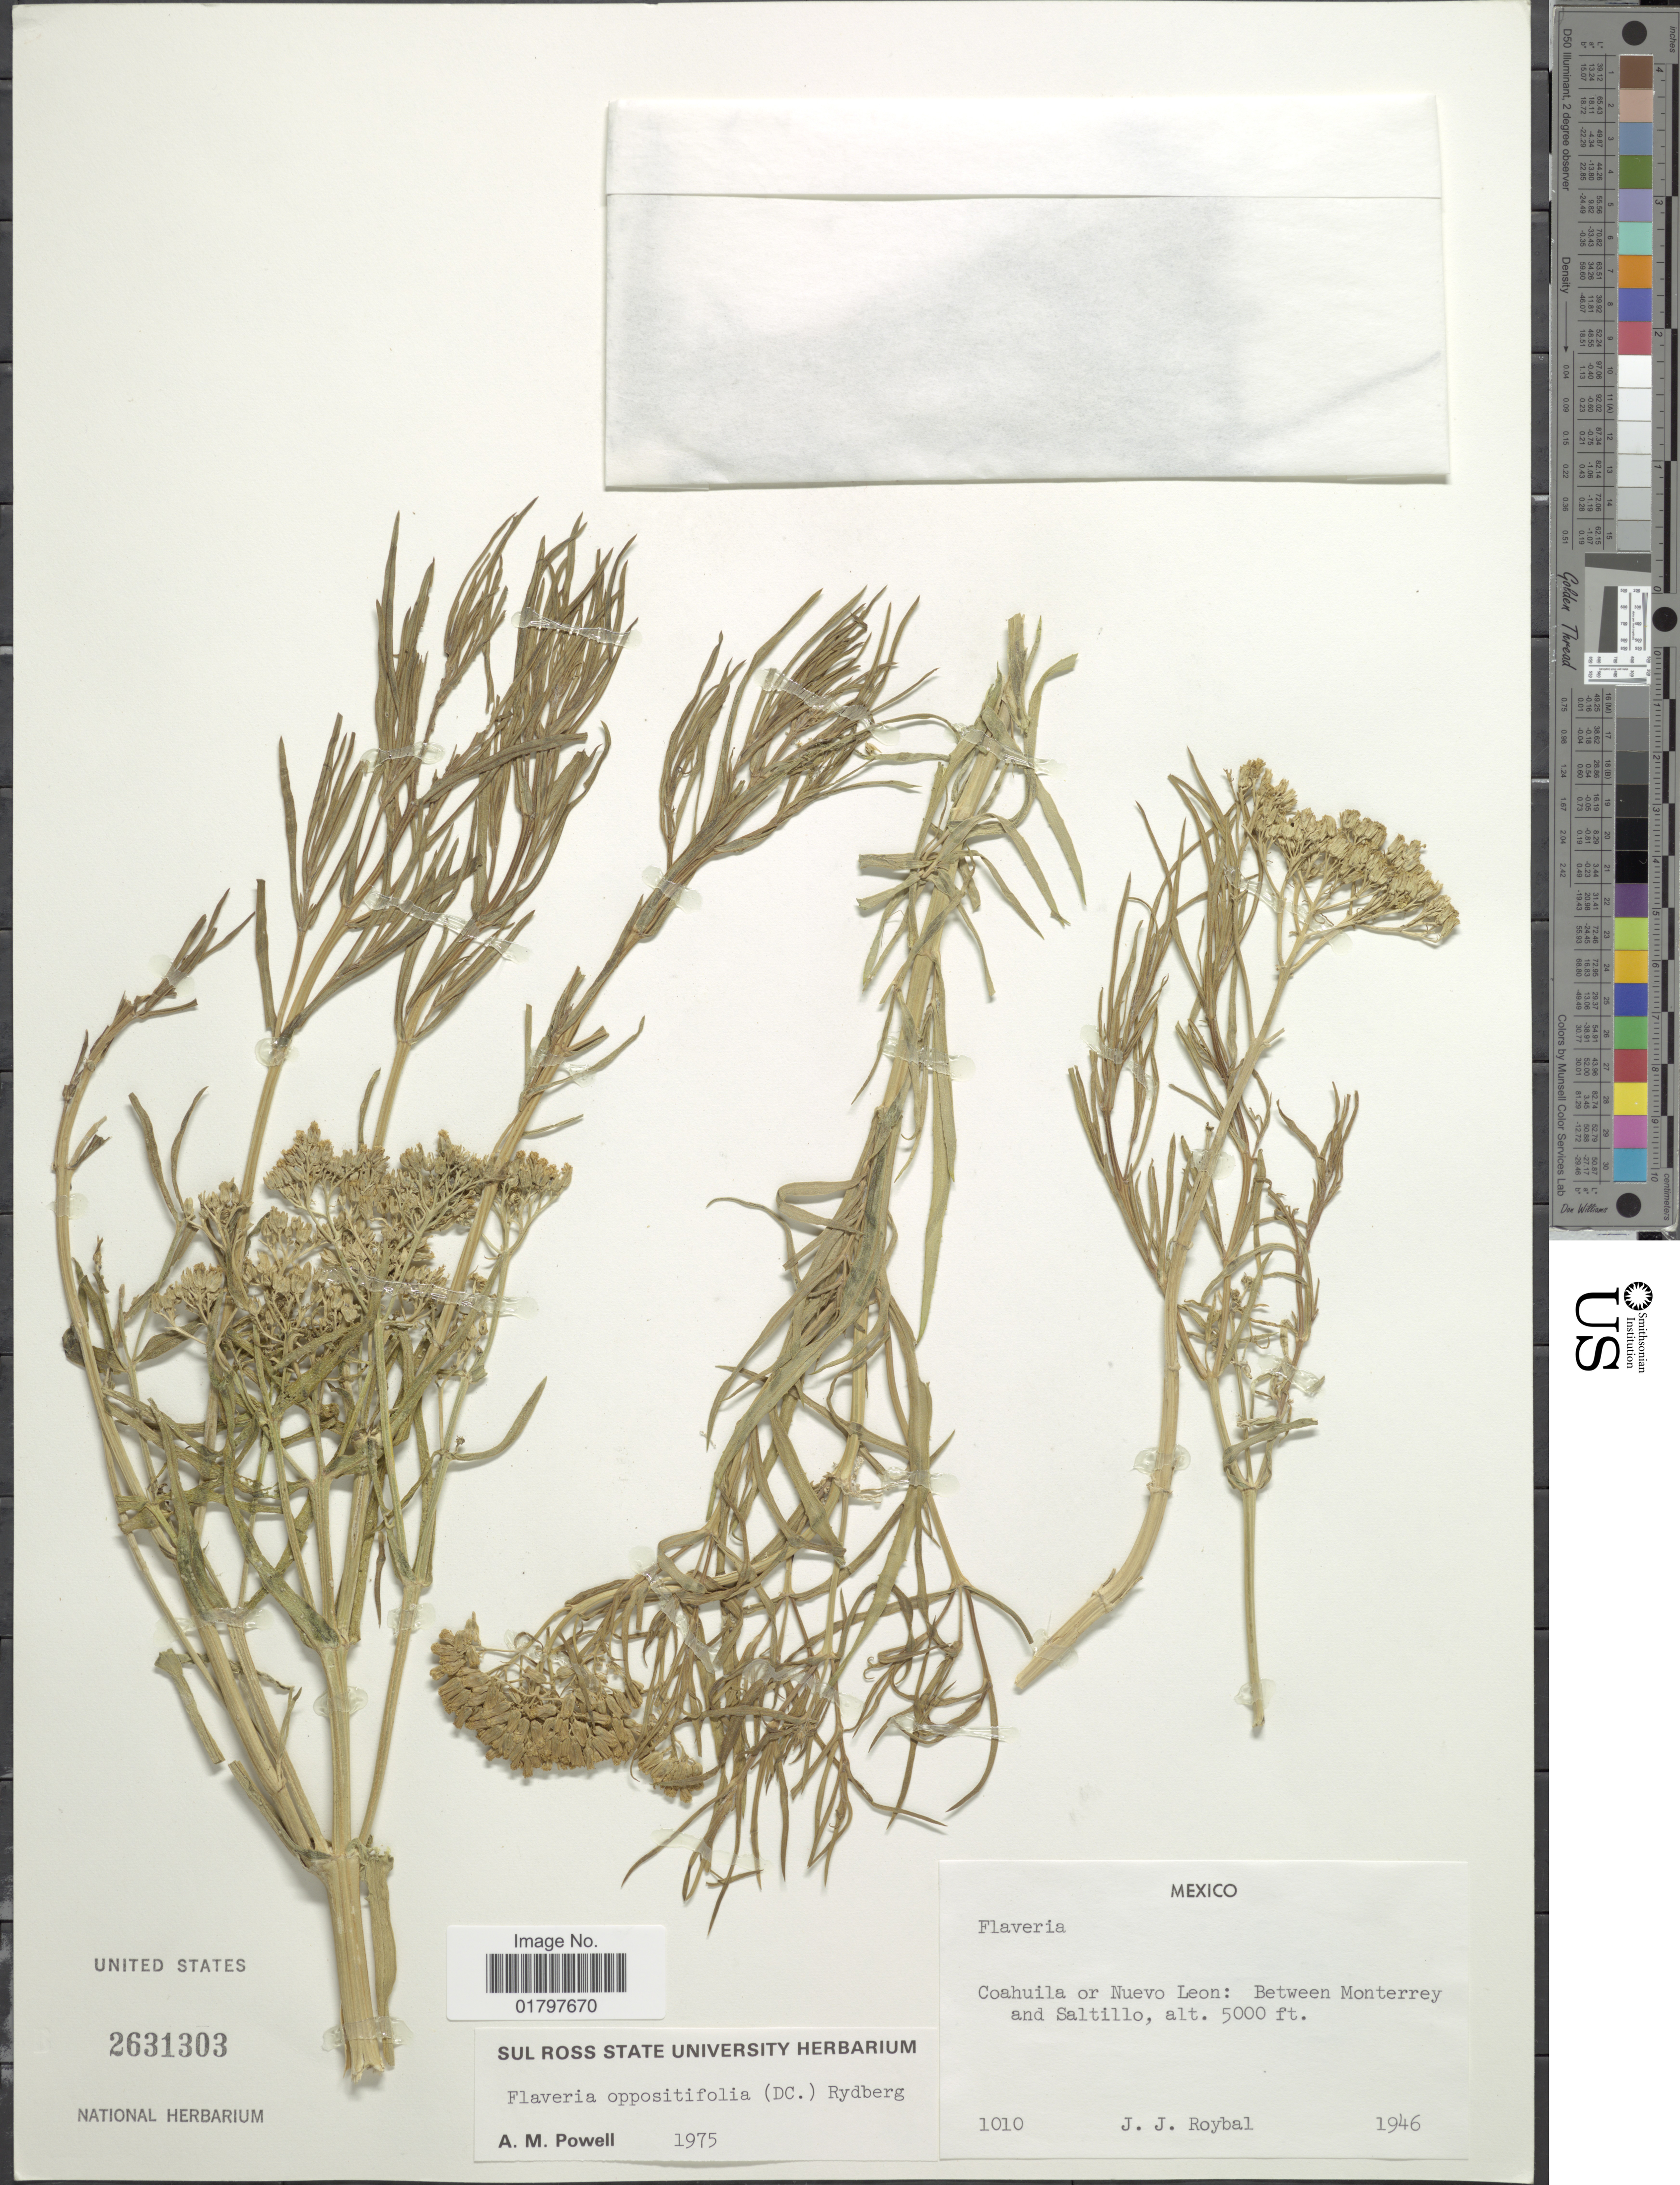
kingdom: Plantae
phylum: Tracheophyta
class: Magnoliopsida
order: Asterales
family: Asteraceae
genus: Flaveria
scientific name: Flaveria oppositifolia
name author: Rydb.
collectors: J. J. Roybal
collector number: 1010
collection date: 1946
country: Mexico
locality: Coahuila or Nuevo Leon: Between Monterrey and Saltillo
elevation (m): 1524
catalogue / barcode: US 2631303